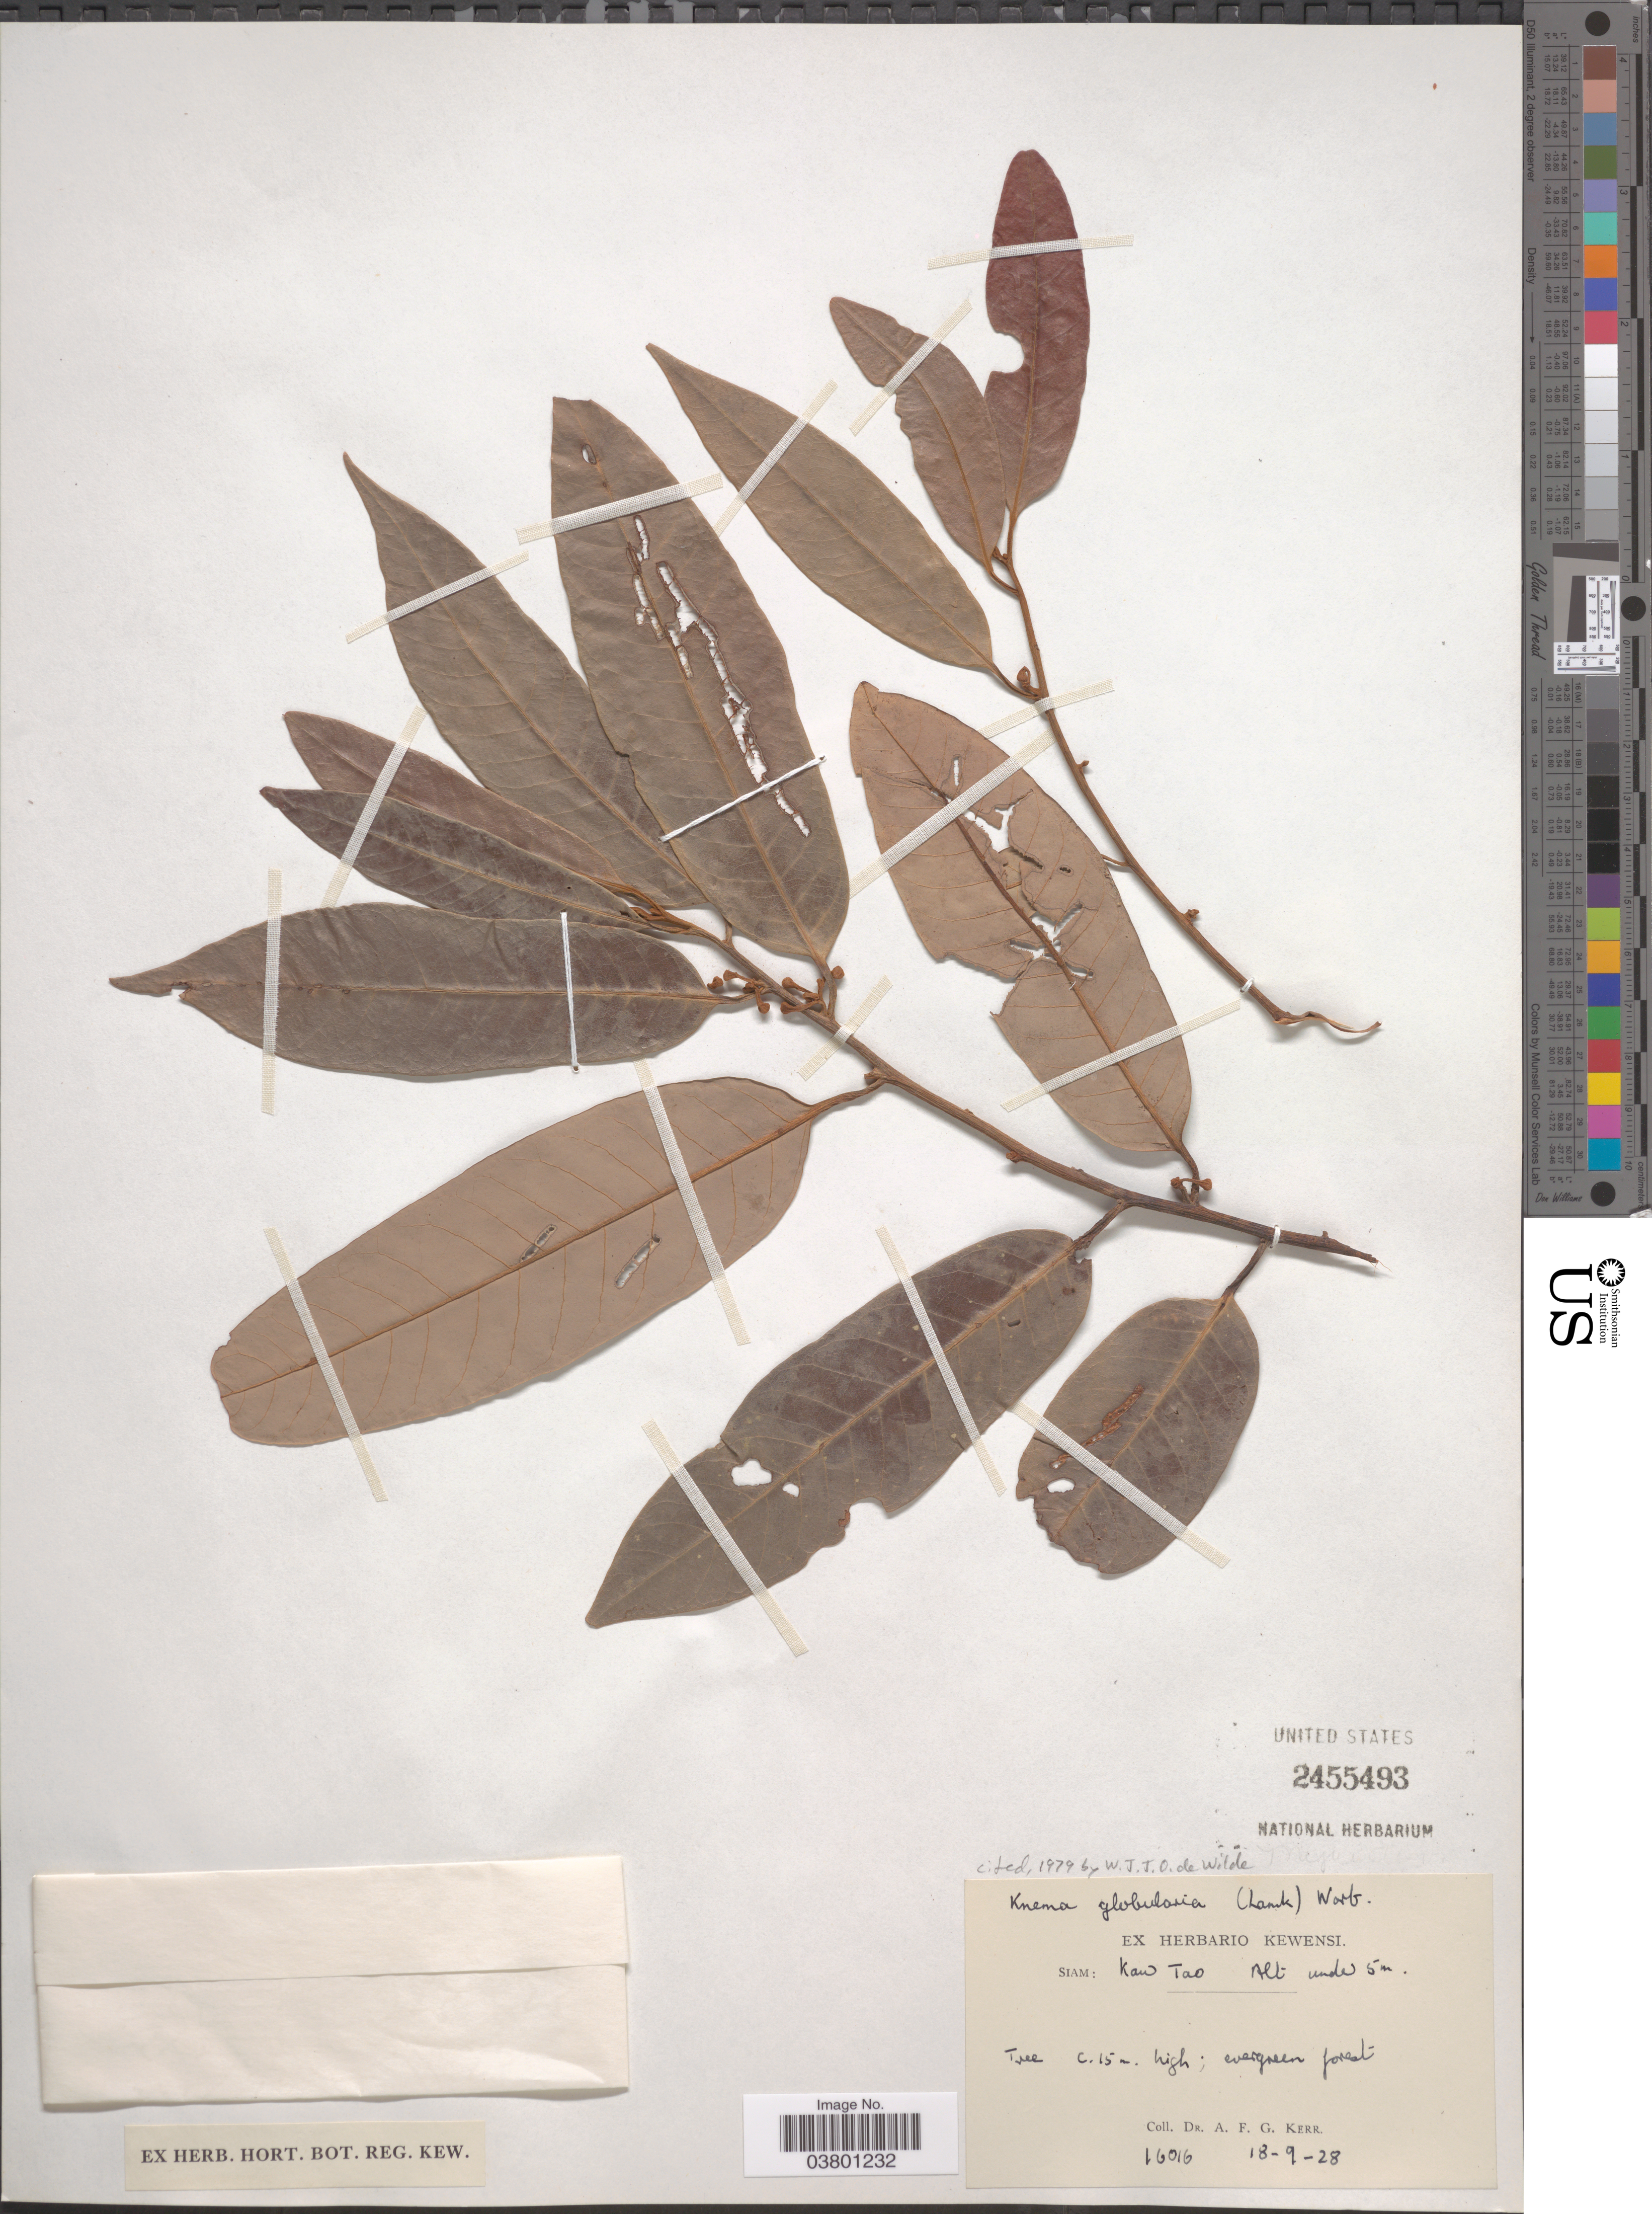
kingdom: Plantae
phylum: Tracheophyta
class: Magnoliopsida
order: Magnoliales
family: Myristicaceae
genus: Knema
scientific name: Knema globularia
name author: (Lam.) Warb.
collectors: A. F. G. Kerr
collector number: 16016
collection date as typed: Transcribed d/m/y: 18/9/28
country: Thailand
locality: Siam: Kaw Tao.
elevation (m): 5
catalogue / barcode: US 2455493